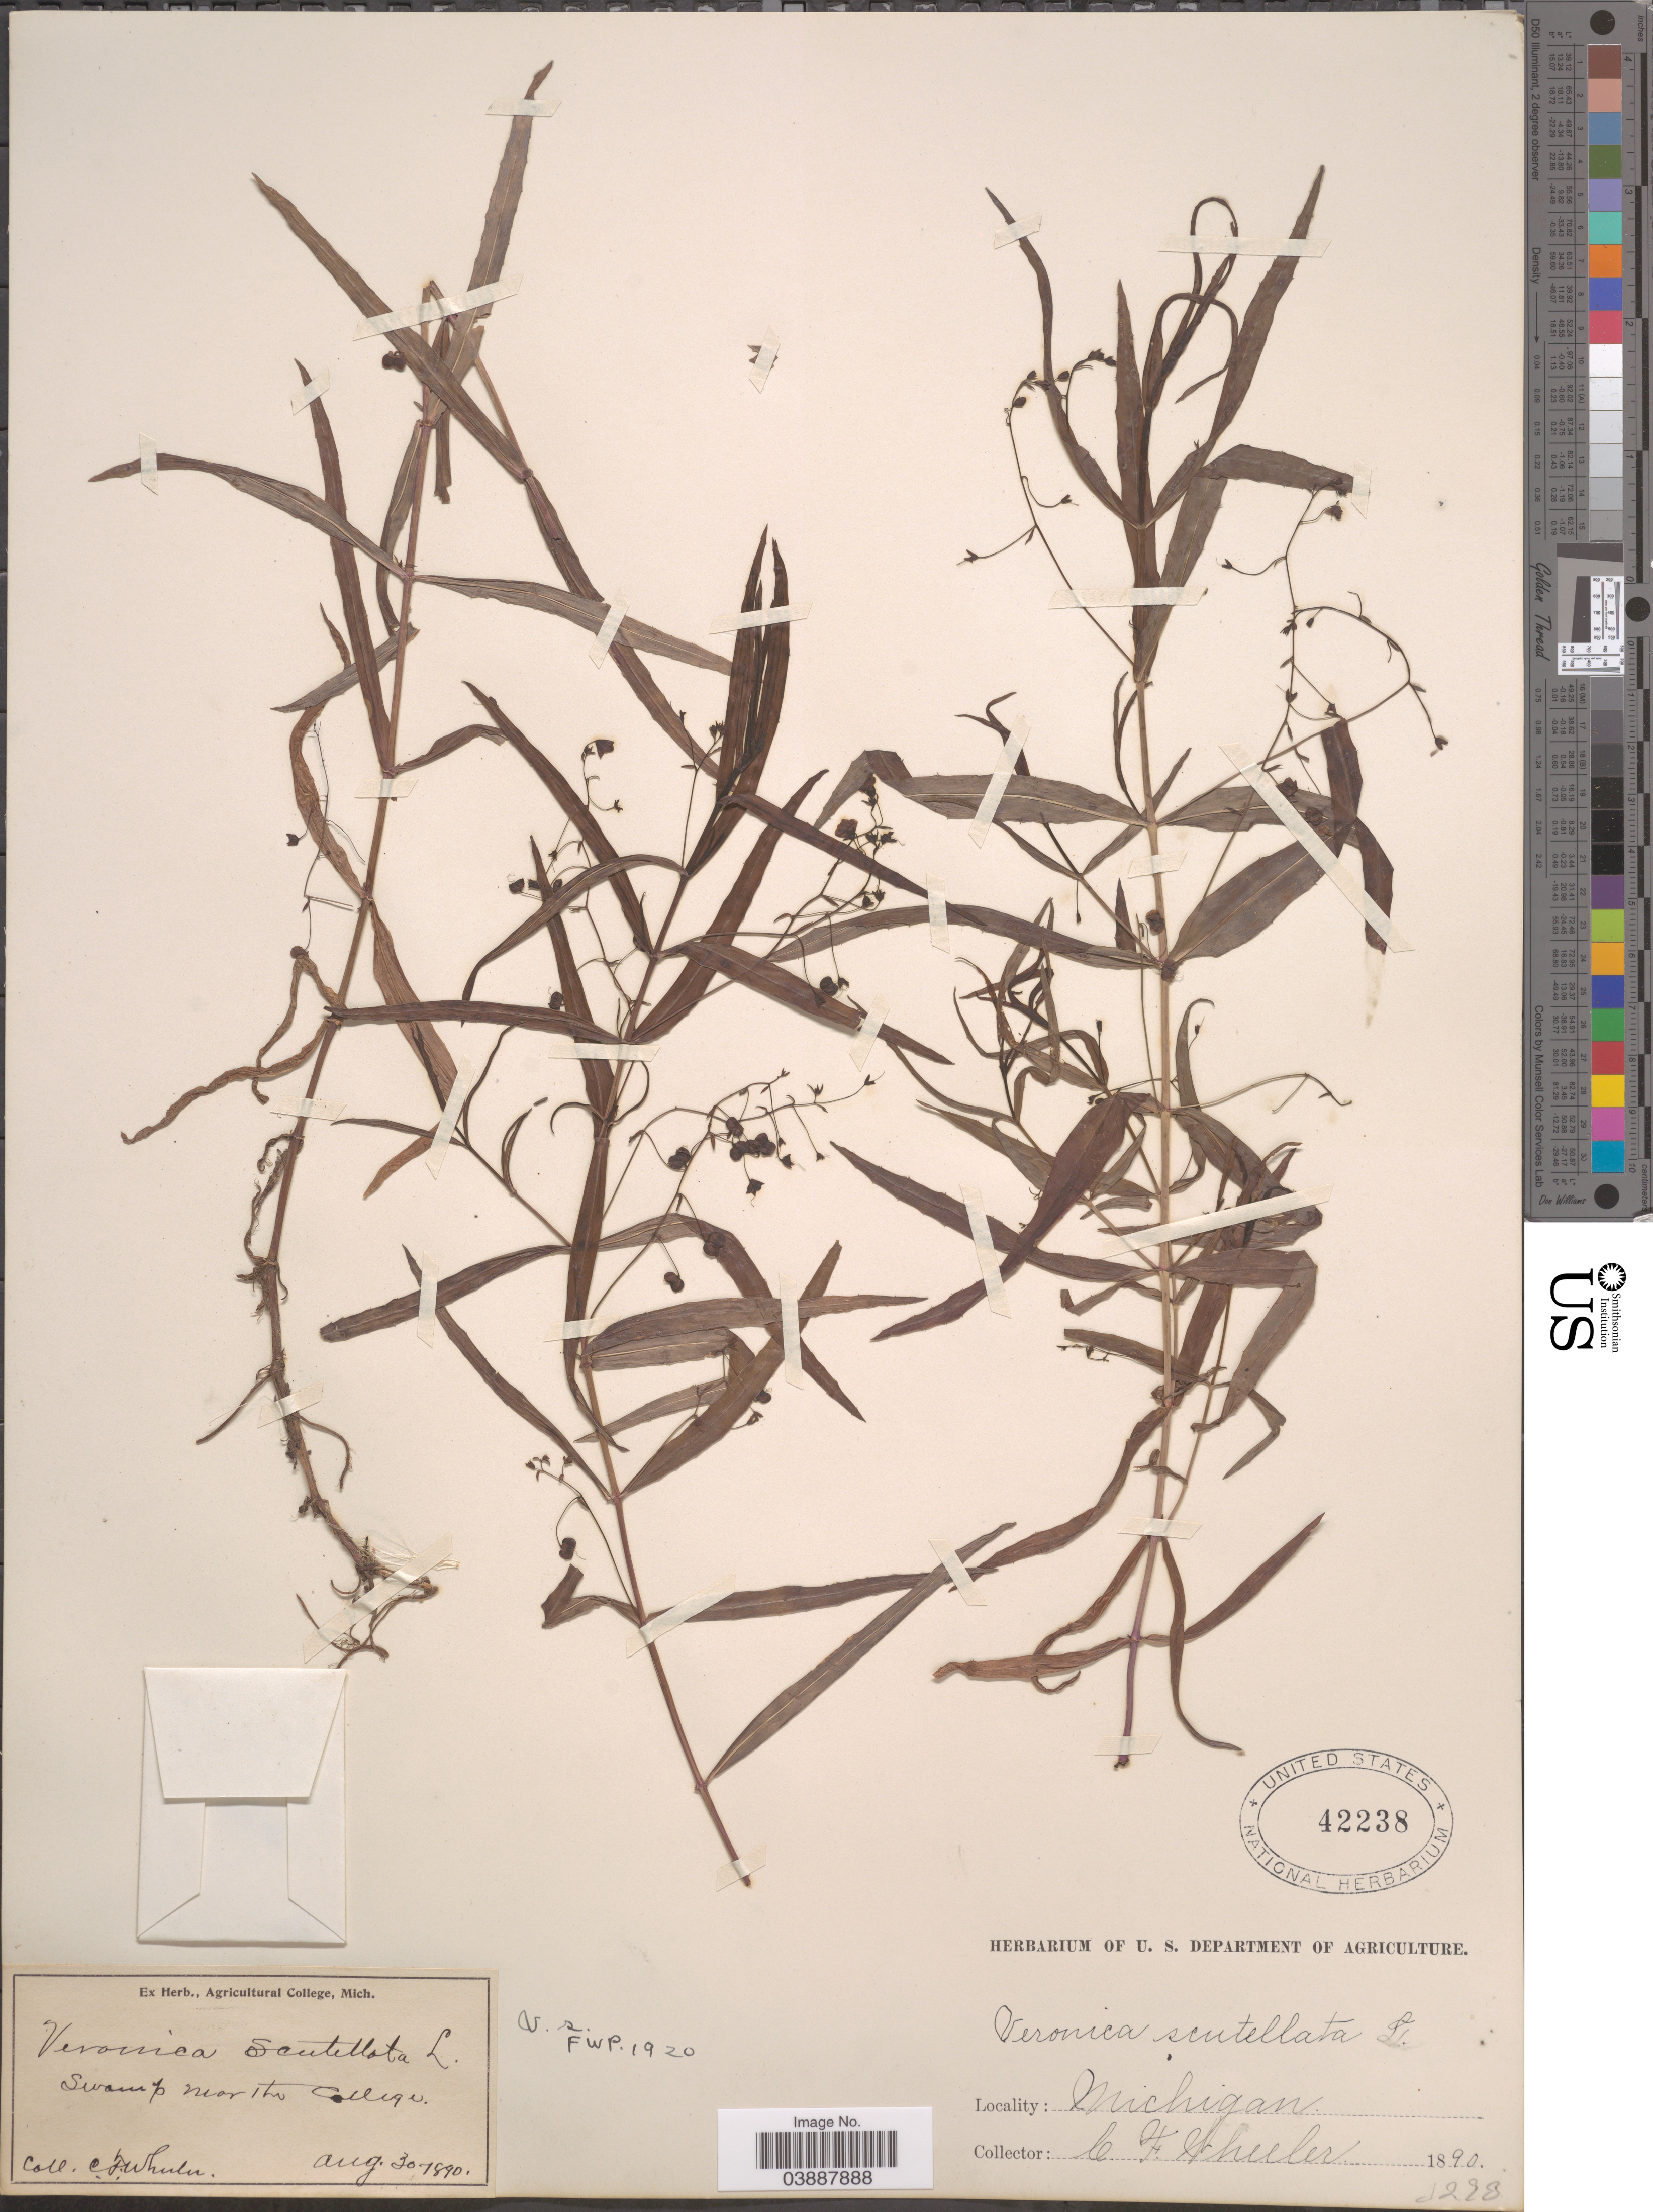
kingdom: Plantae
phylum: Tracheophyta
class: Magnoliopsida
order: Lamiales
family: Plantaginaceae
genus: Veronica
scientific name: Veronica scutellata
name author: L.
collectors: C. Wheeler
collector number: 1293*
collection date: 1890-08-30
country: United States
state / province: Michigan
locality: Swamp near the college.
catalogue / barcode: US 42238